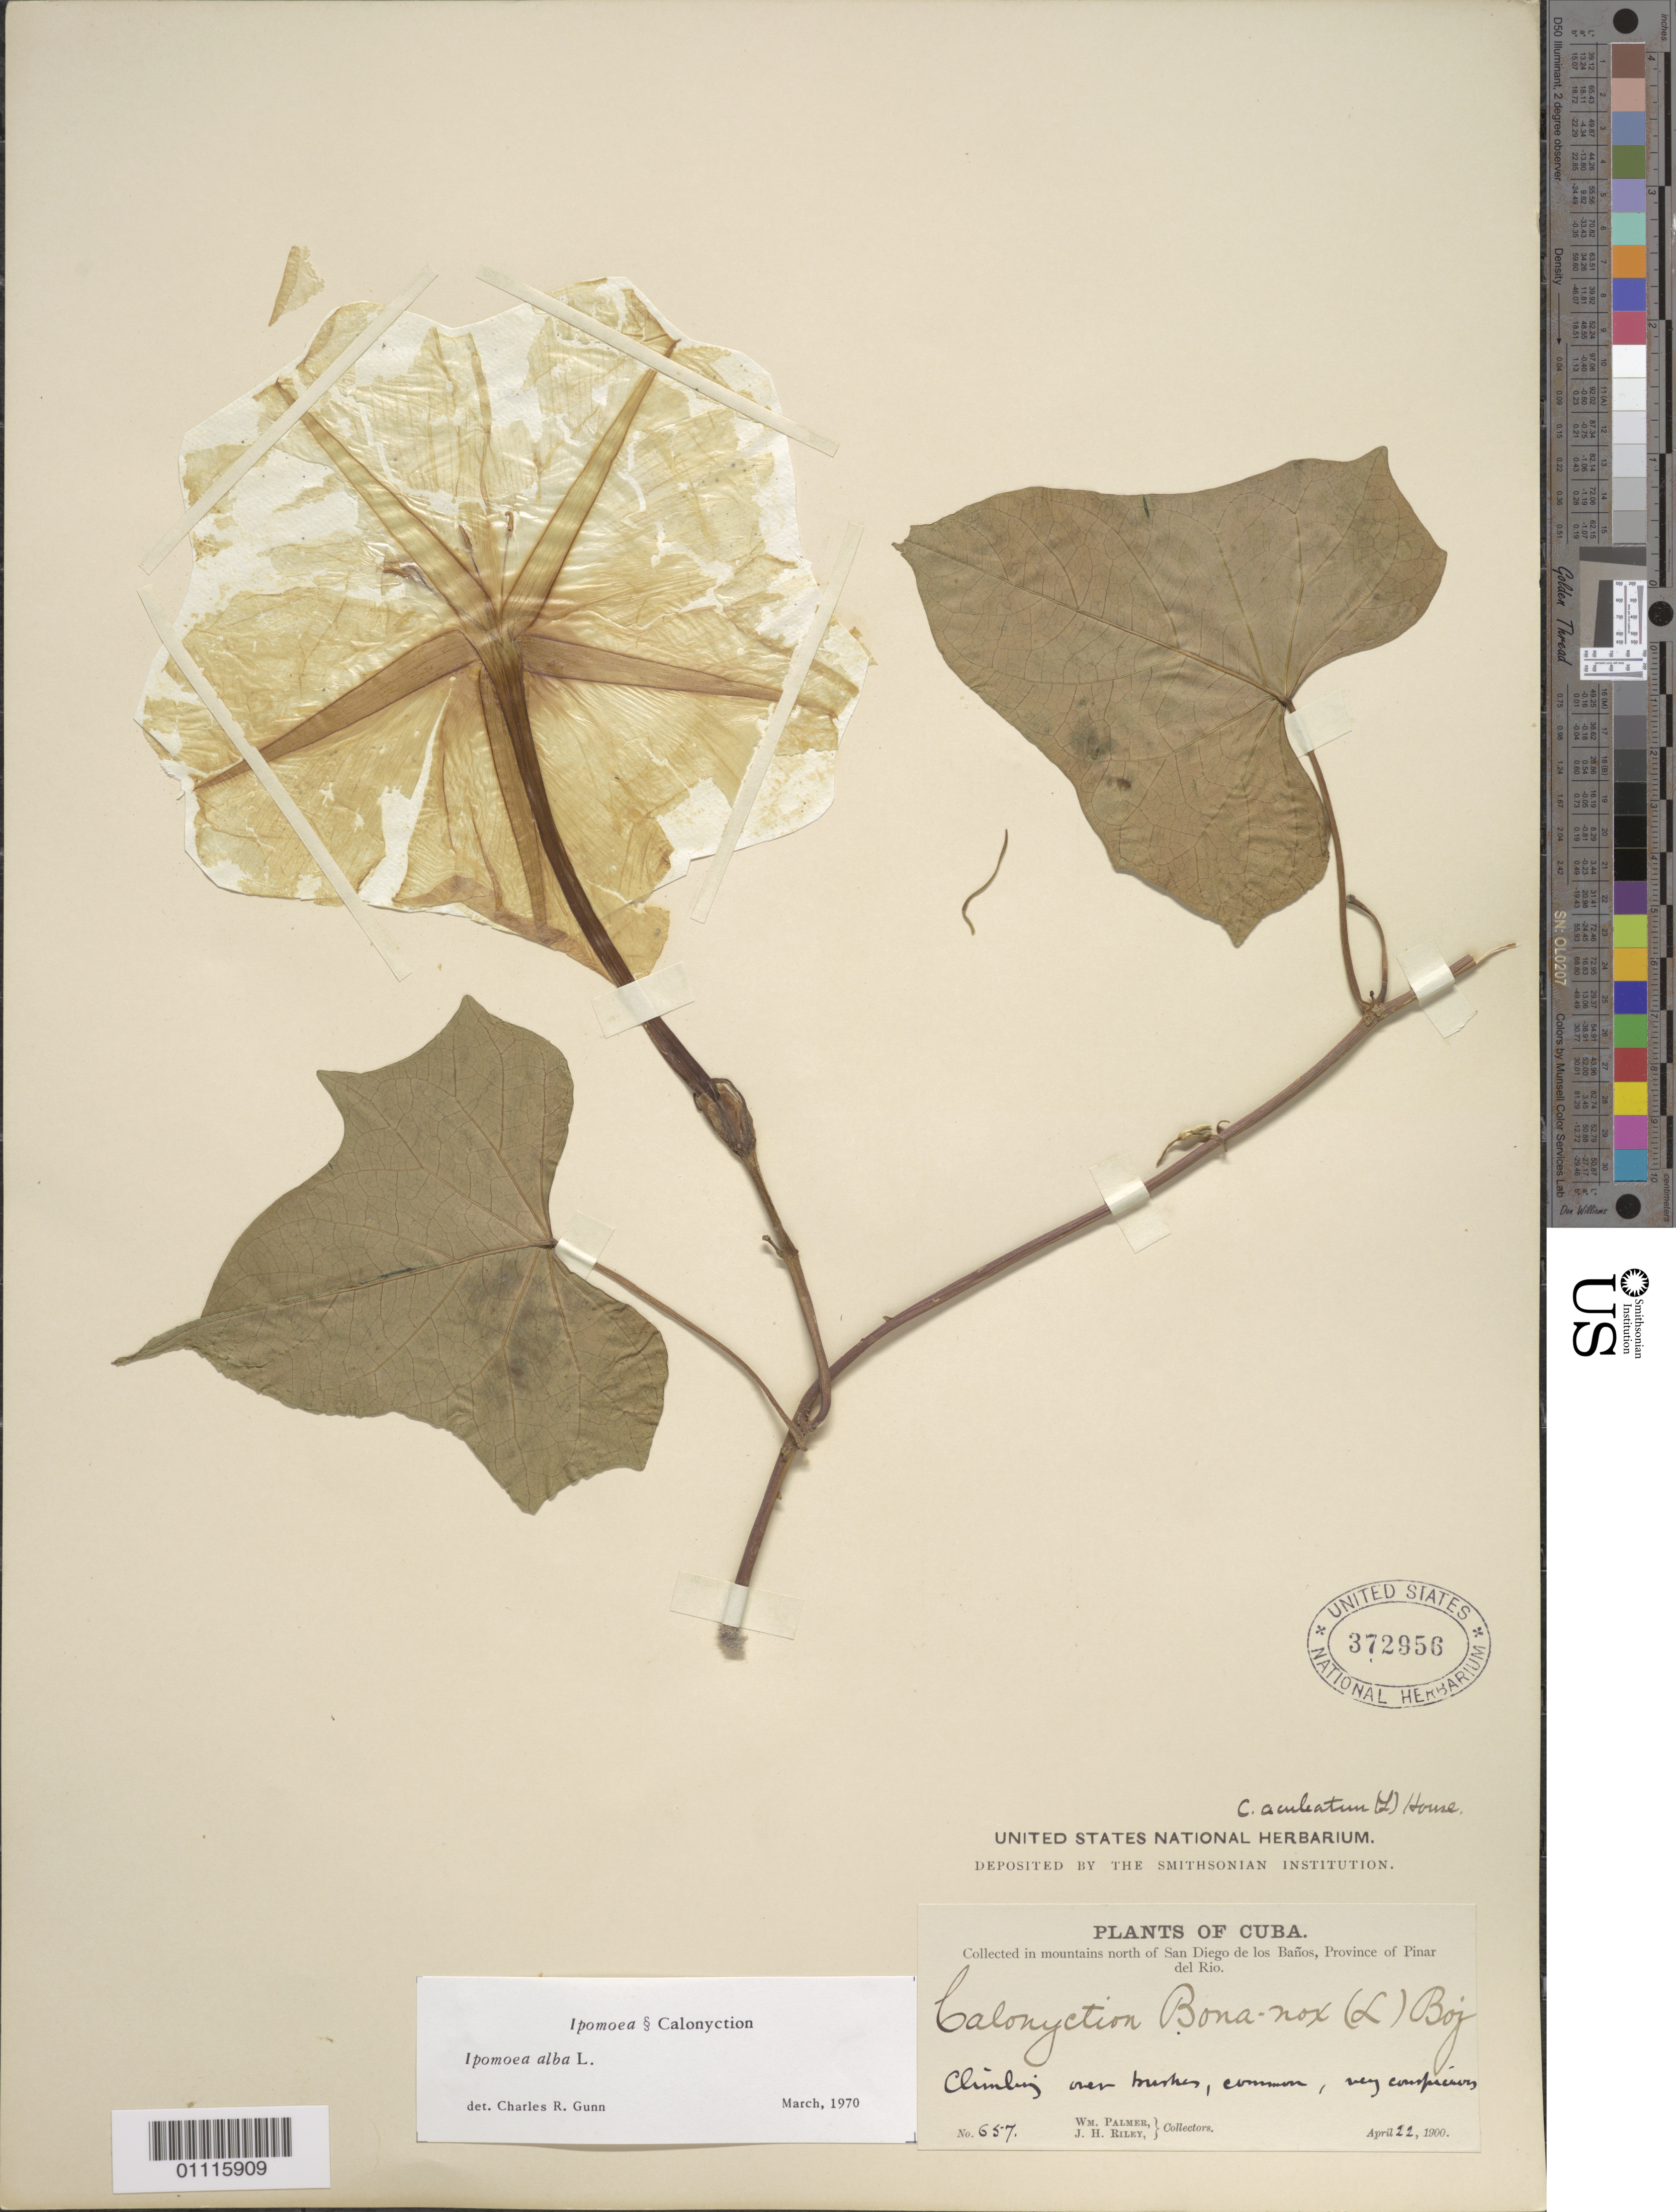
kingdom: Plantae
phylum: Tracheophyta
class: Magnoliopsida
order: Solanales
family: Convolvulaceae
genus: Ipomoea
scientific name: Ipomoea alba L.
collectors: W. Palmer & J. H. Riley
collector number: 657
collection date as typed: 22 Apr 1900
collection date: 1900-04-22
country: Cuba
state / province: Pinar del Rio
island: Cuba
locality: Collected in mountains of San Diego de los Banos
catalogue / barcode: US 372956